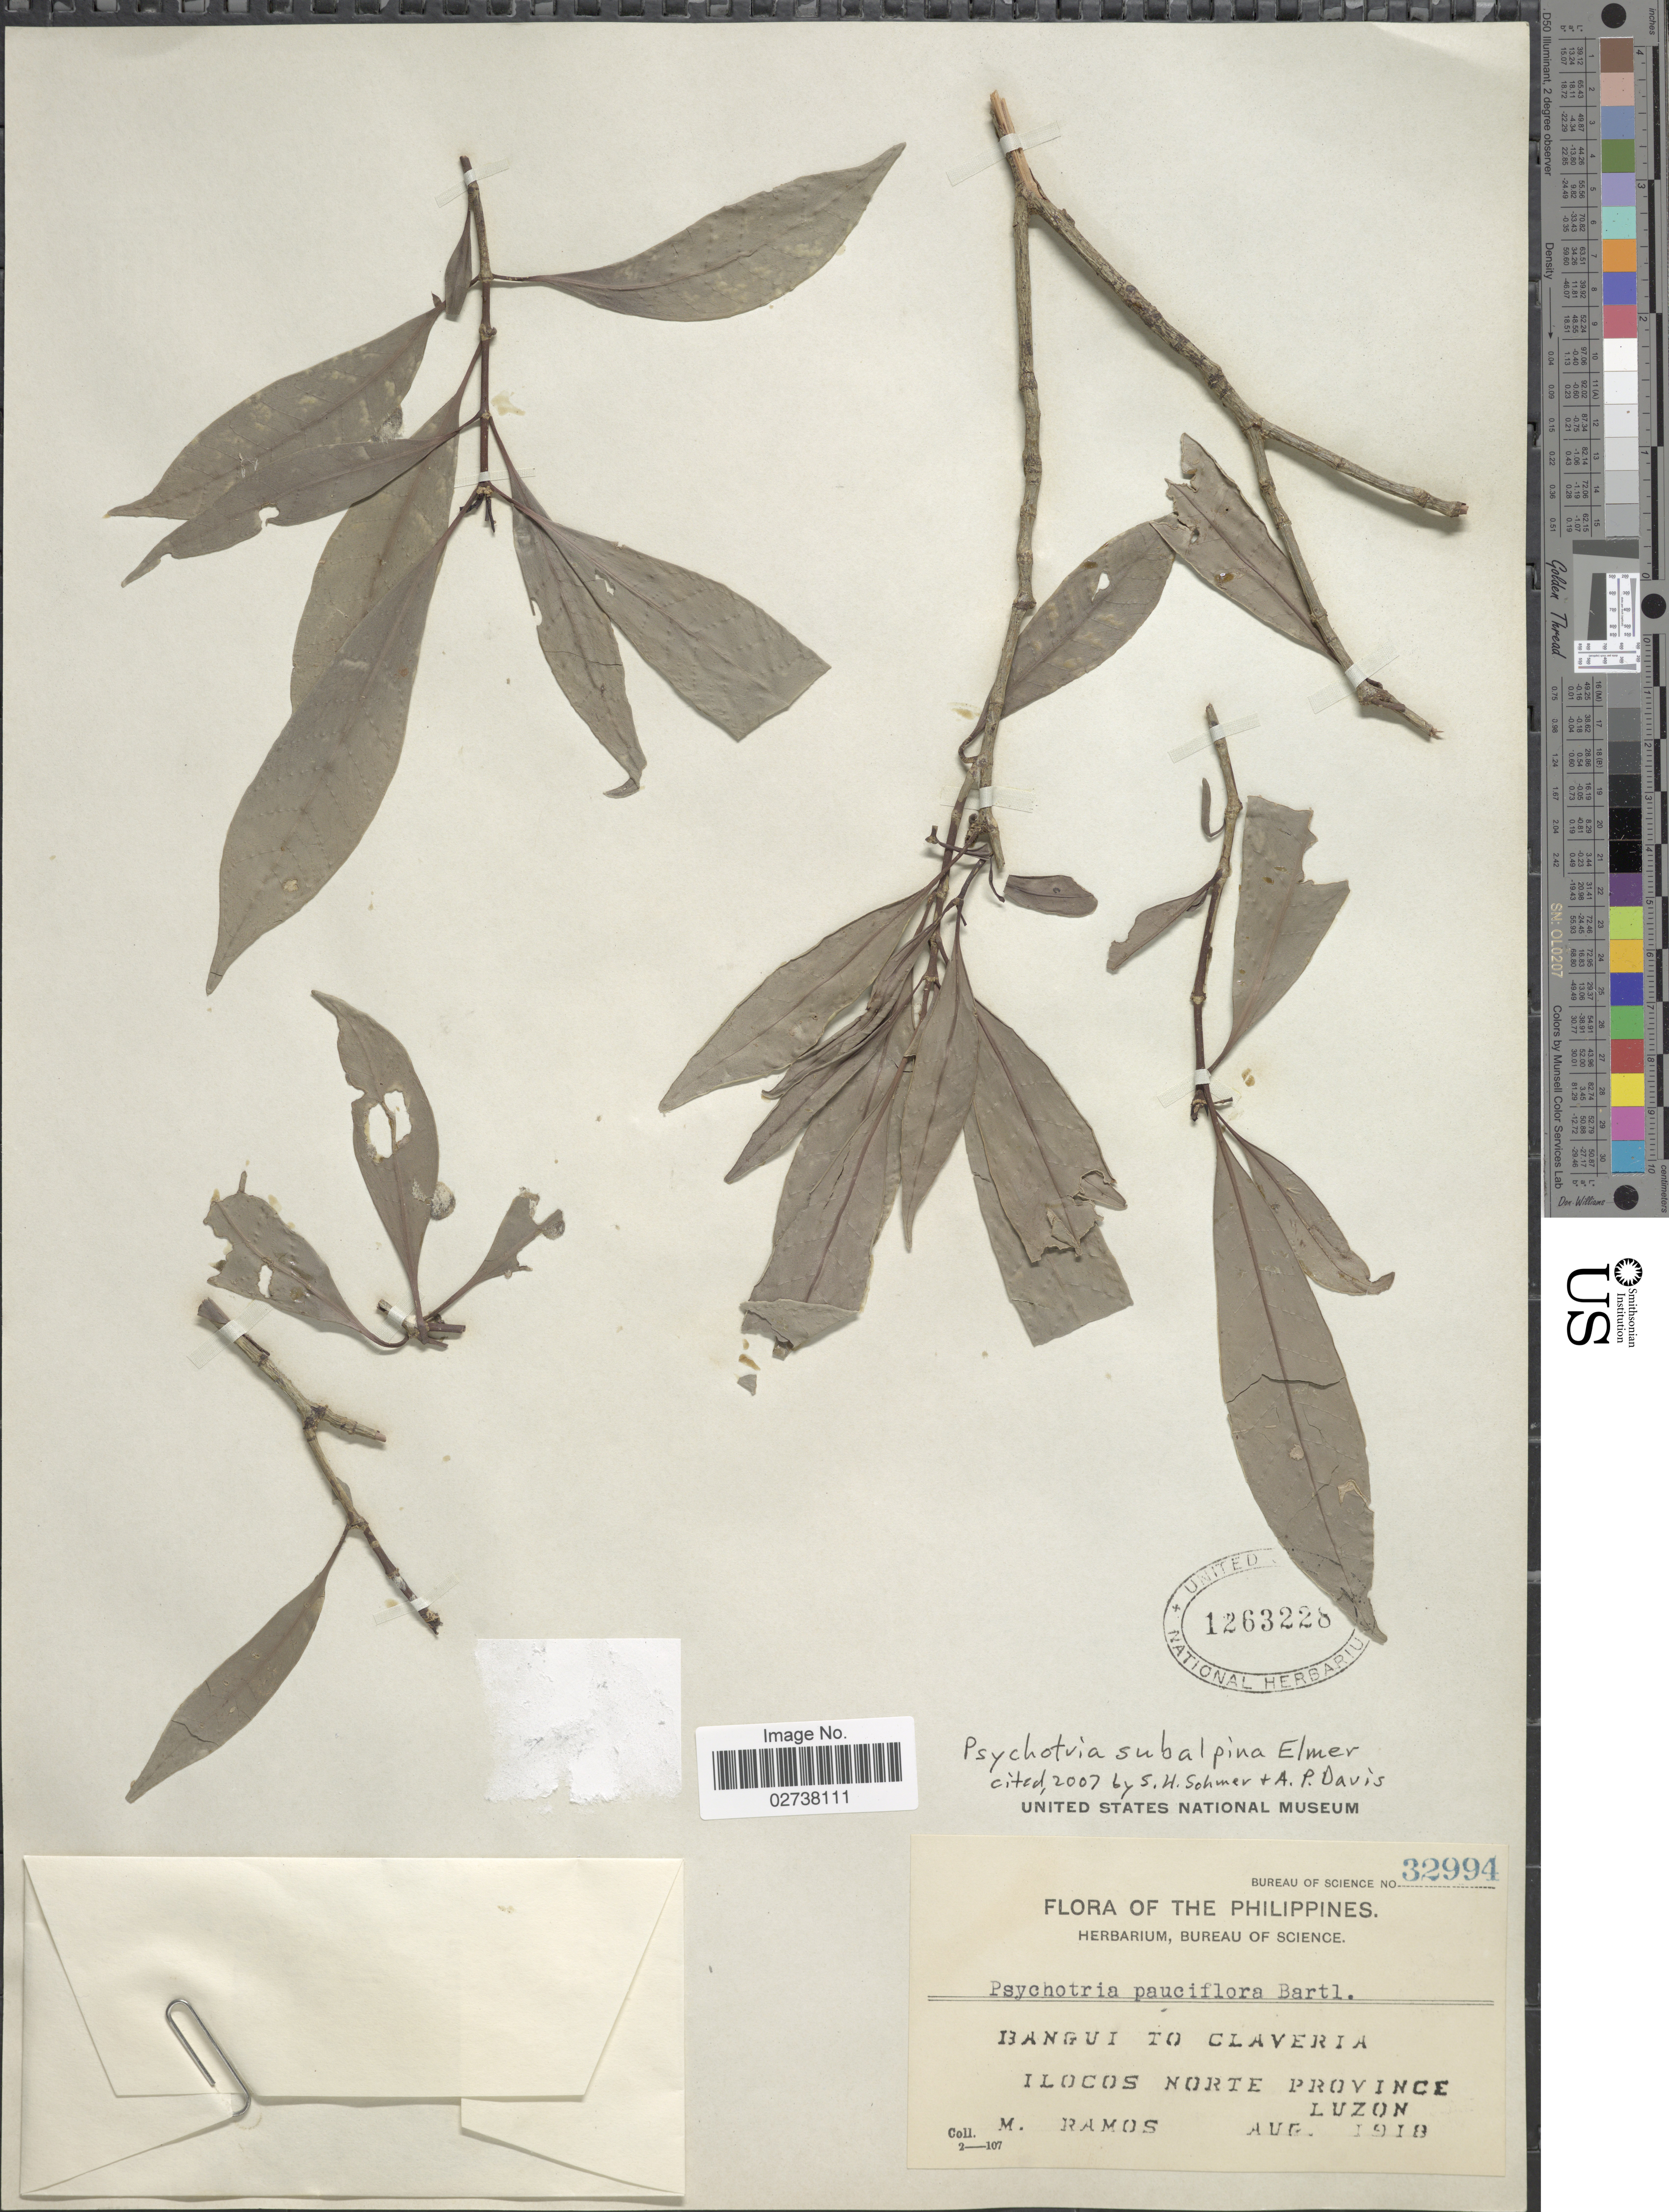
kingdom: Plantae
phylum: Tracheophyta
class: Magnoliopsida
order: Gentianales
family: Rubiaceae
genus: Psychotria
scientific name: Psychotria subalpina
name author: Elmer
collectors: M. Ramos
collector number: Bureau of Science 32994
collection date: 1918-08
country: Philippines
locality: Bangui to Claveria, Ilocos Norte Province, Luzon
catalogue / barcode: US 1263228